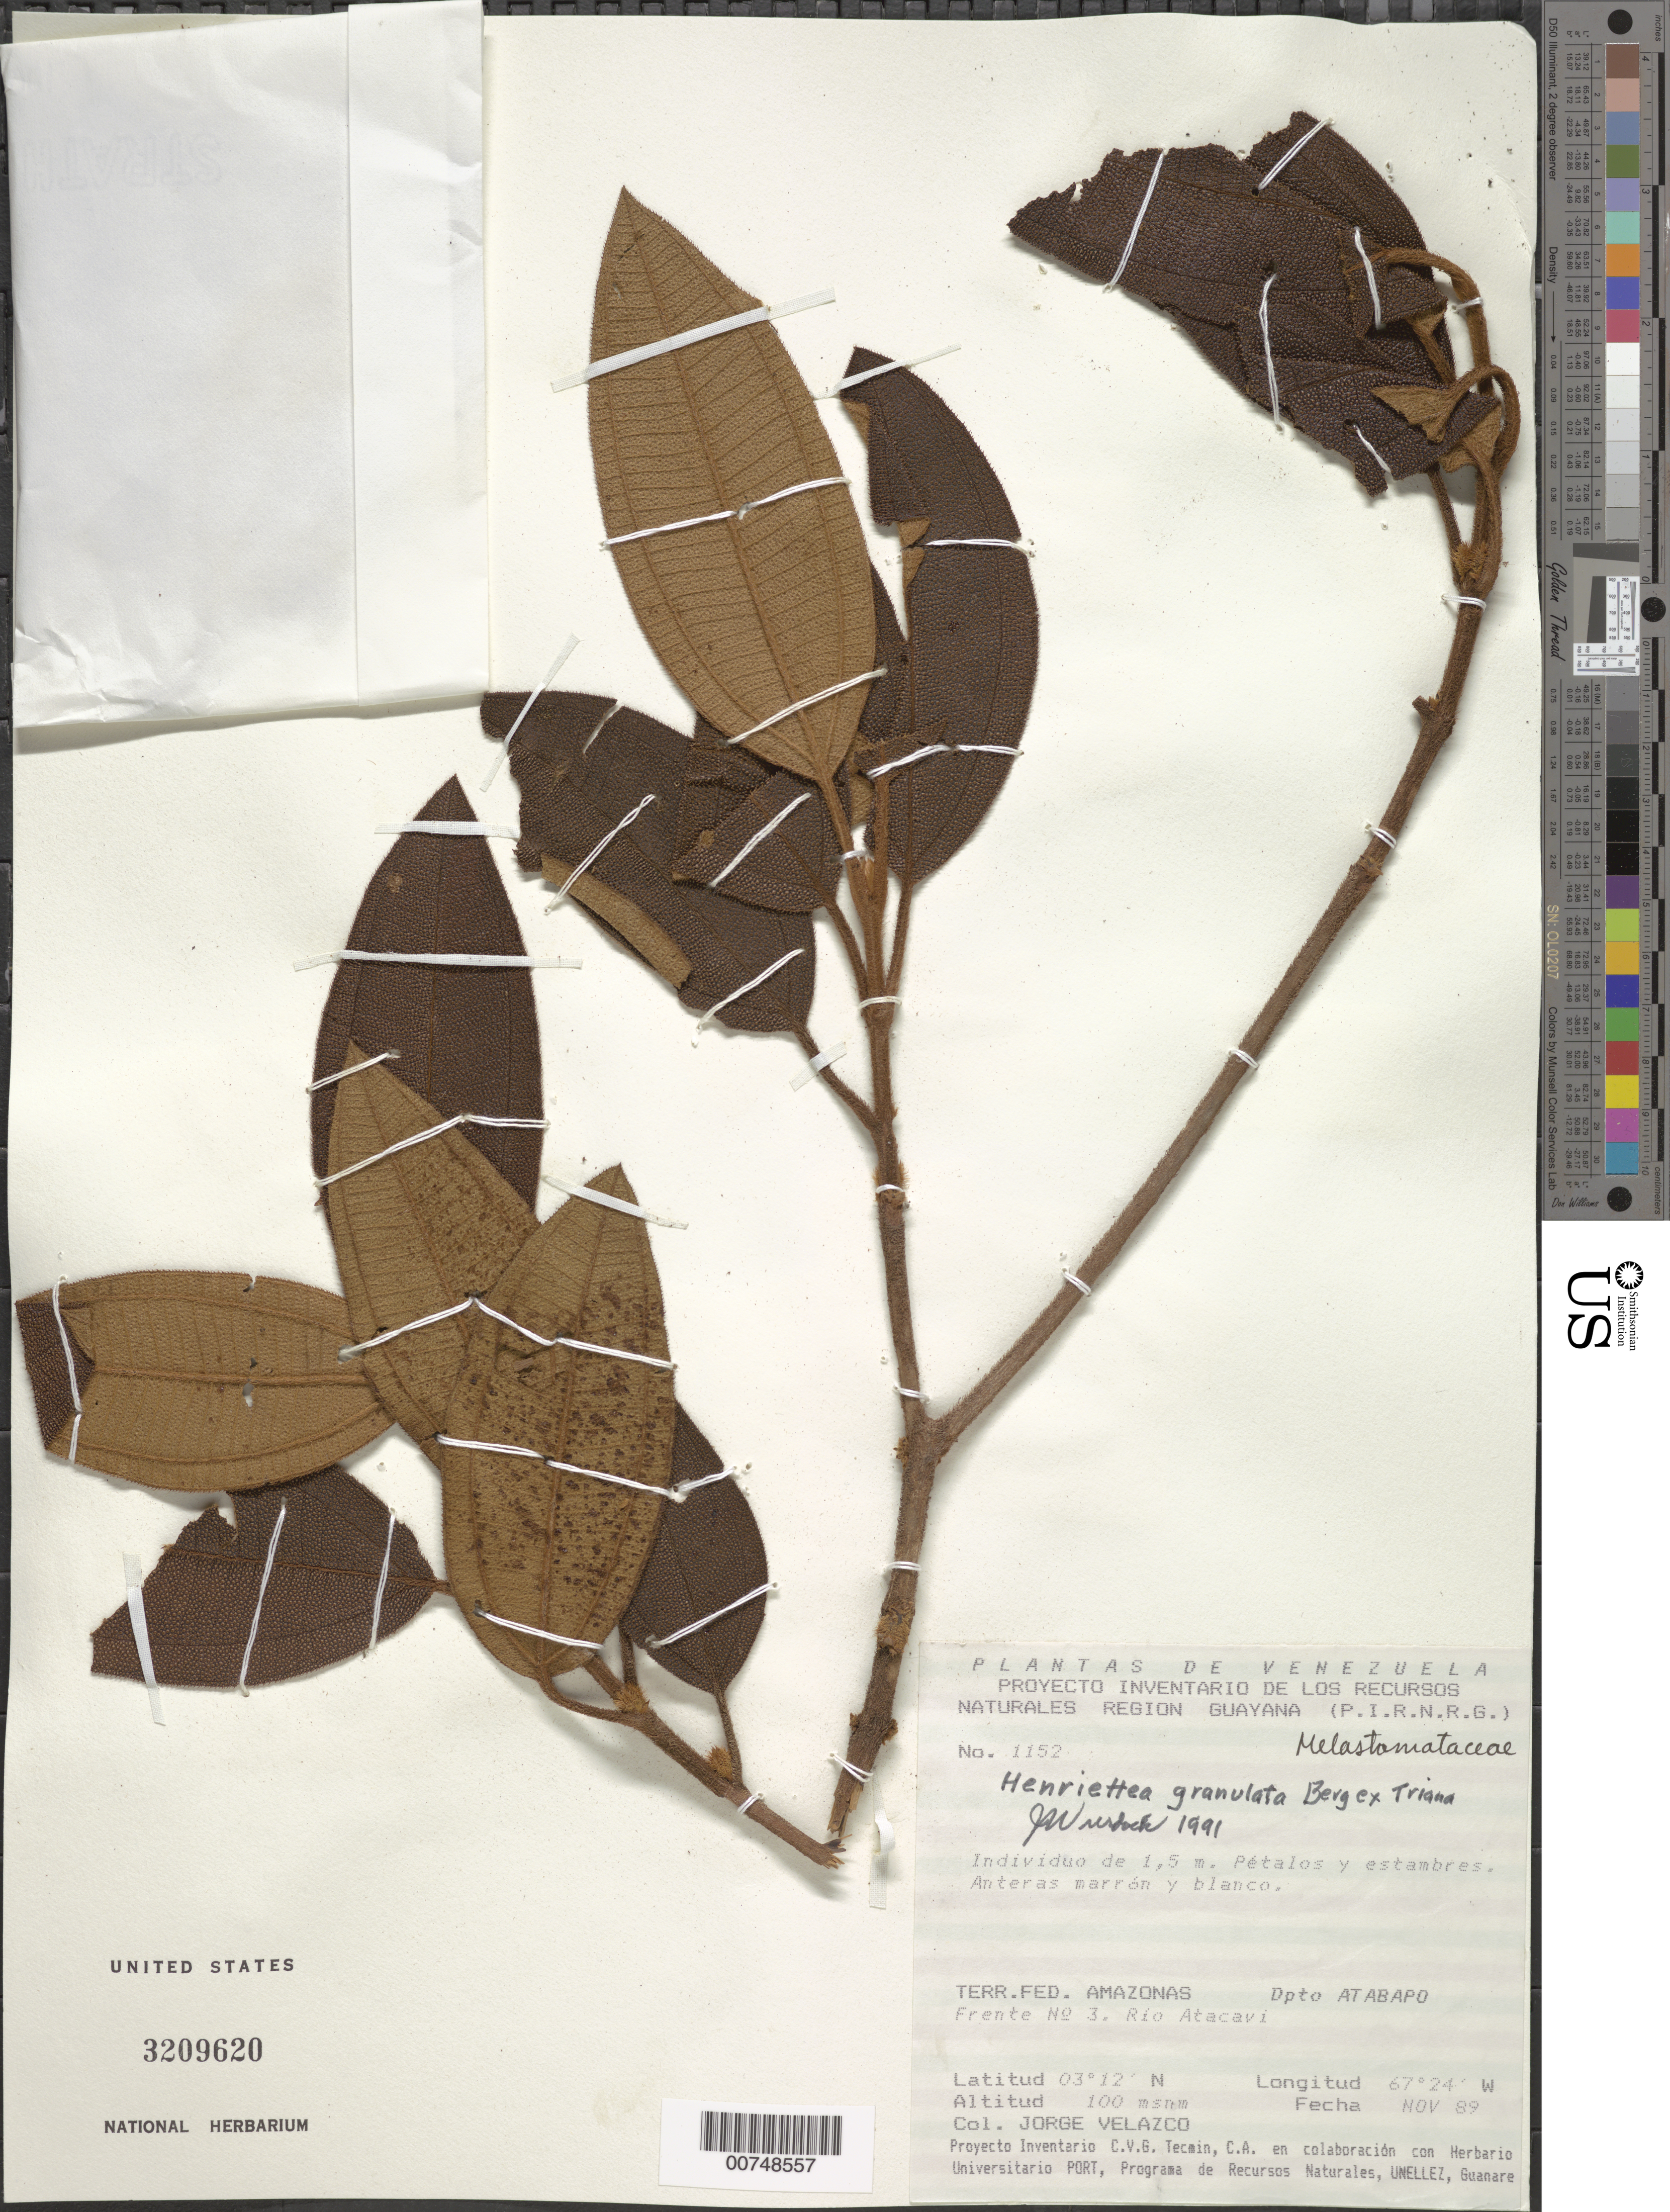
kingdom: Plantae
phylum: Tracheophyta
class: Magnoliopsida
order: Myrtales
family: Melastomataceae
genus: Henriettea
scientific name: Henriettea granulata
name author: Berg ex Triana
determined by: Wurdack, John J., (US), US (UNITED STATES)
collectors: J. Velazco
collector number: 1152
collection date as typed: Nov-89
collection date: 1989-11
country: Venezuela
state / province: Amazonas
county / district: Atabapo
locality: Río Atacavi, Frente no. 3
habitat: Forest on terra firma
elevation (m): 100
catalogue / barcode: US 3209620